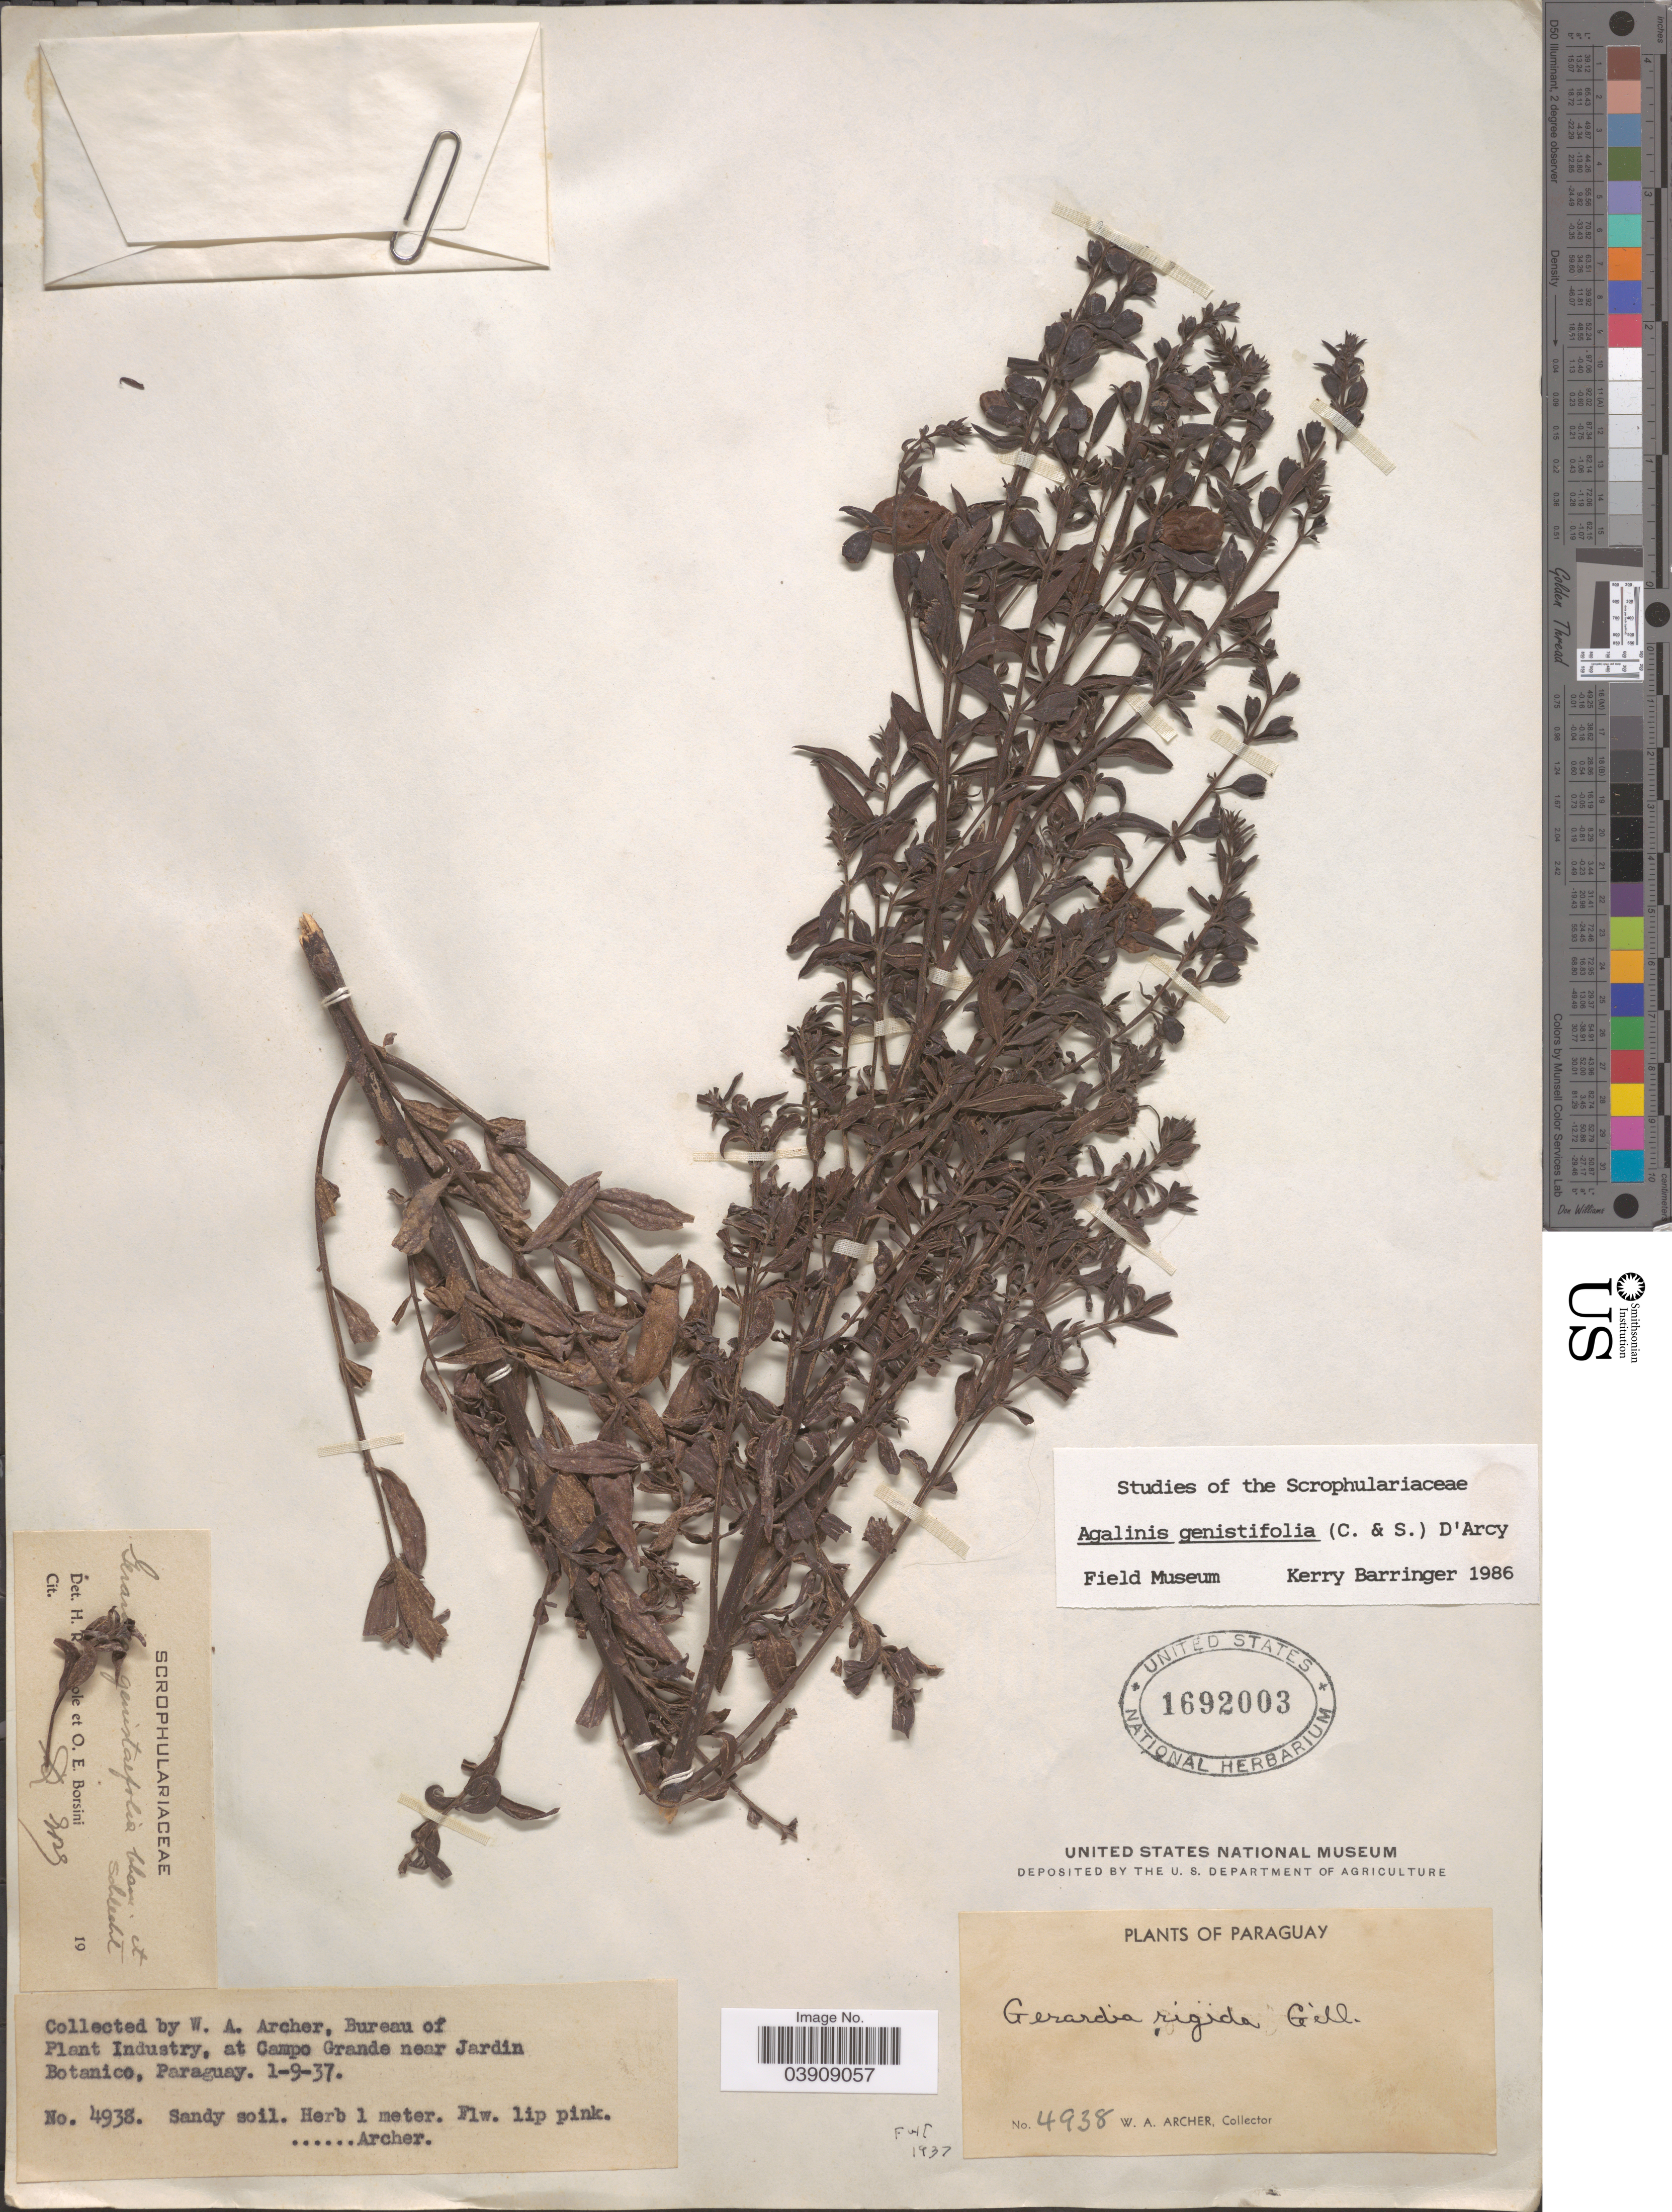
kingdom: Plantae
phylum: Tracheophyta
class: Magnoliopsida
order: Lamiales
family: Orobanchaceae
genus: Agalinis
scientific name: Agalinis genistifolia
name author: (Cham. & Schltdl.) D'Arcy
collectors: W. Archer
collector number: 4938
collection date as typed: Transcribed d/m/y: 1/9/37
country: Paraguay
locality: Bureau of Plant Industry, at Campo Grande near Jardin Botanico.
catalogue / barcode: US 1692003